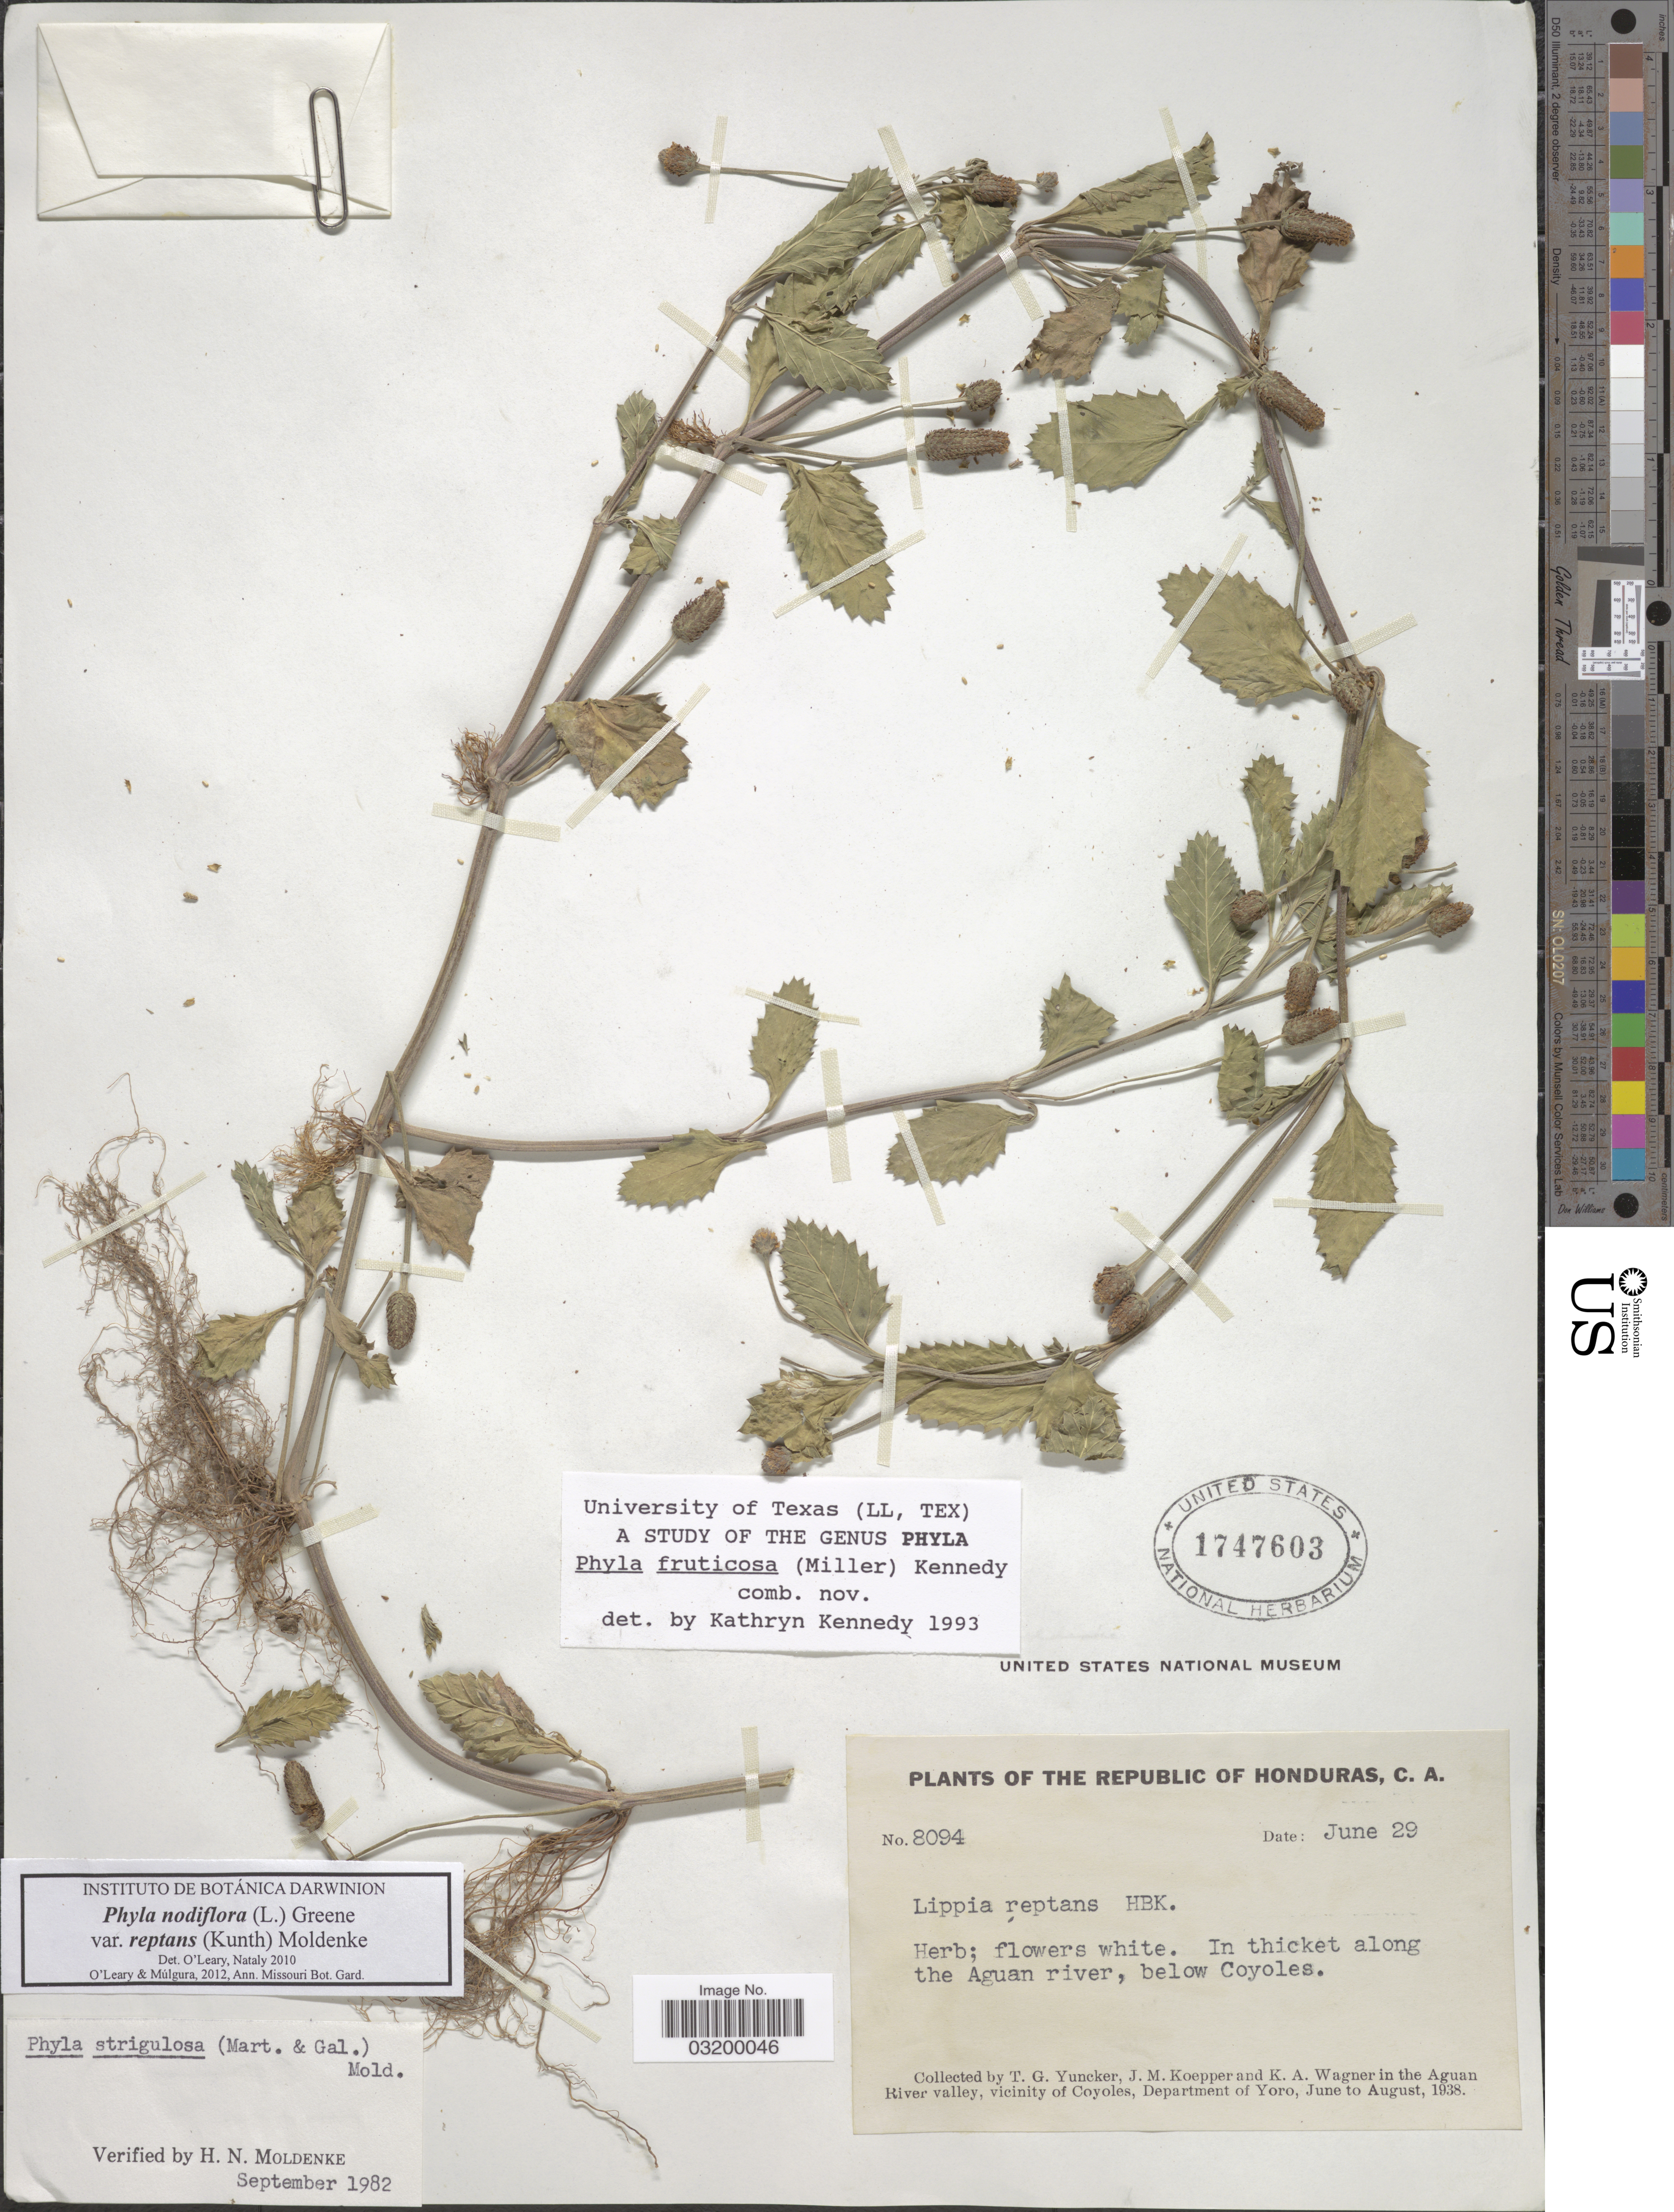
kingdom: Plantae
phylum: Tracheophyta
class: Magnoliopsida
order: Lamiales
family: Verbenaceae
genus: Phyla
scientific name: Phyla nodiflora var. reptans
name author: (Kunth) Moldenke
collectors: T. G. Yuncker, J. M. Koepper & K. A. Wagner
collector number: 8094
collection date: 1938-06-29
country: Honduras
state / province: Yoro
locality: In thicket along the Aguan river, below Coyoles. In the Aguan River valley, vicinity of Coyoles, Department of Yoro.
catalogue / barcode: US 1747603